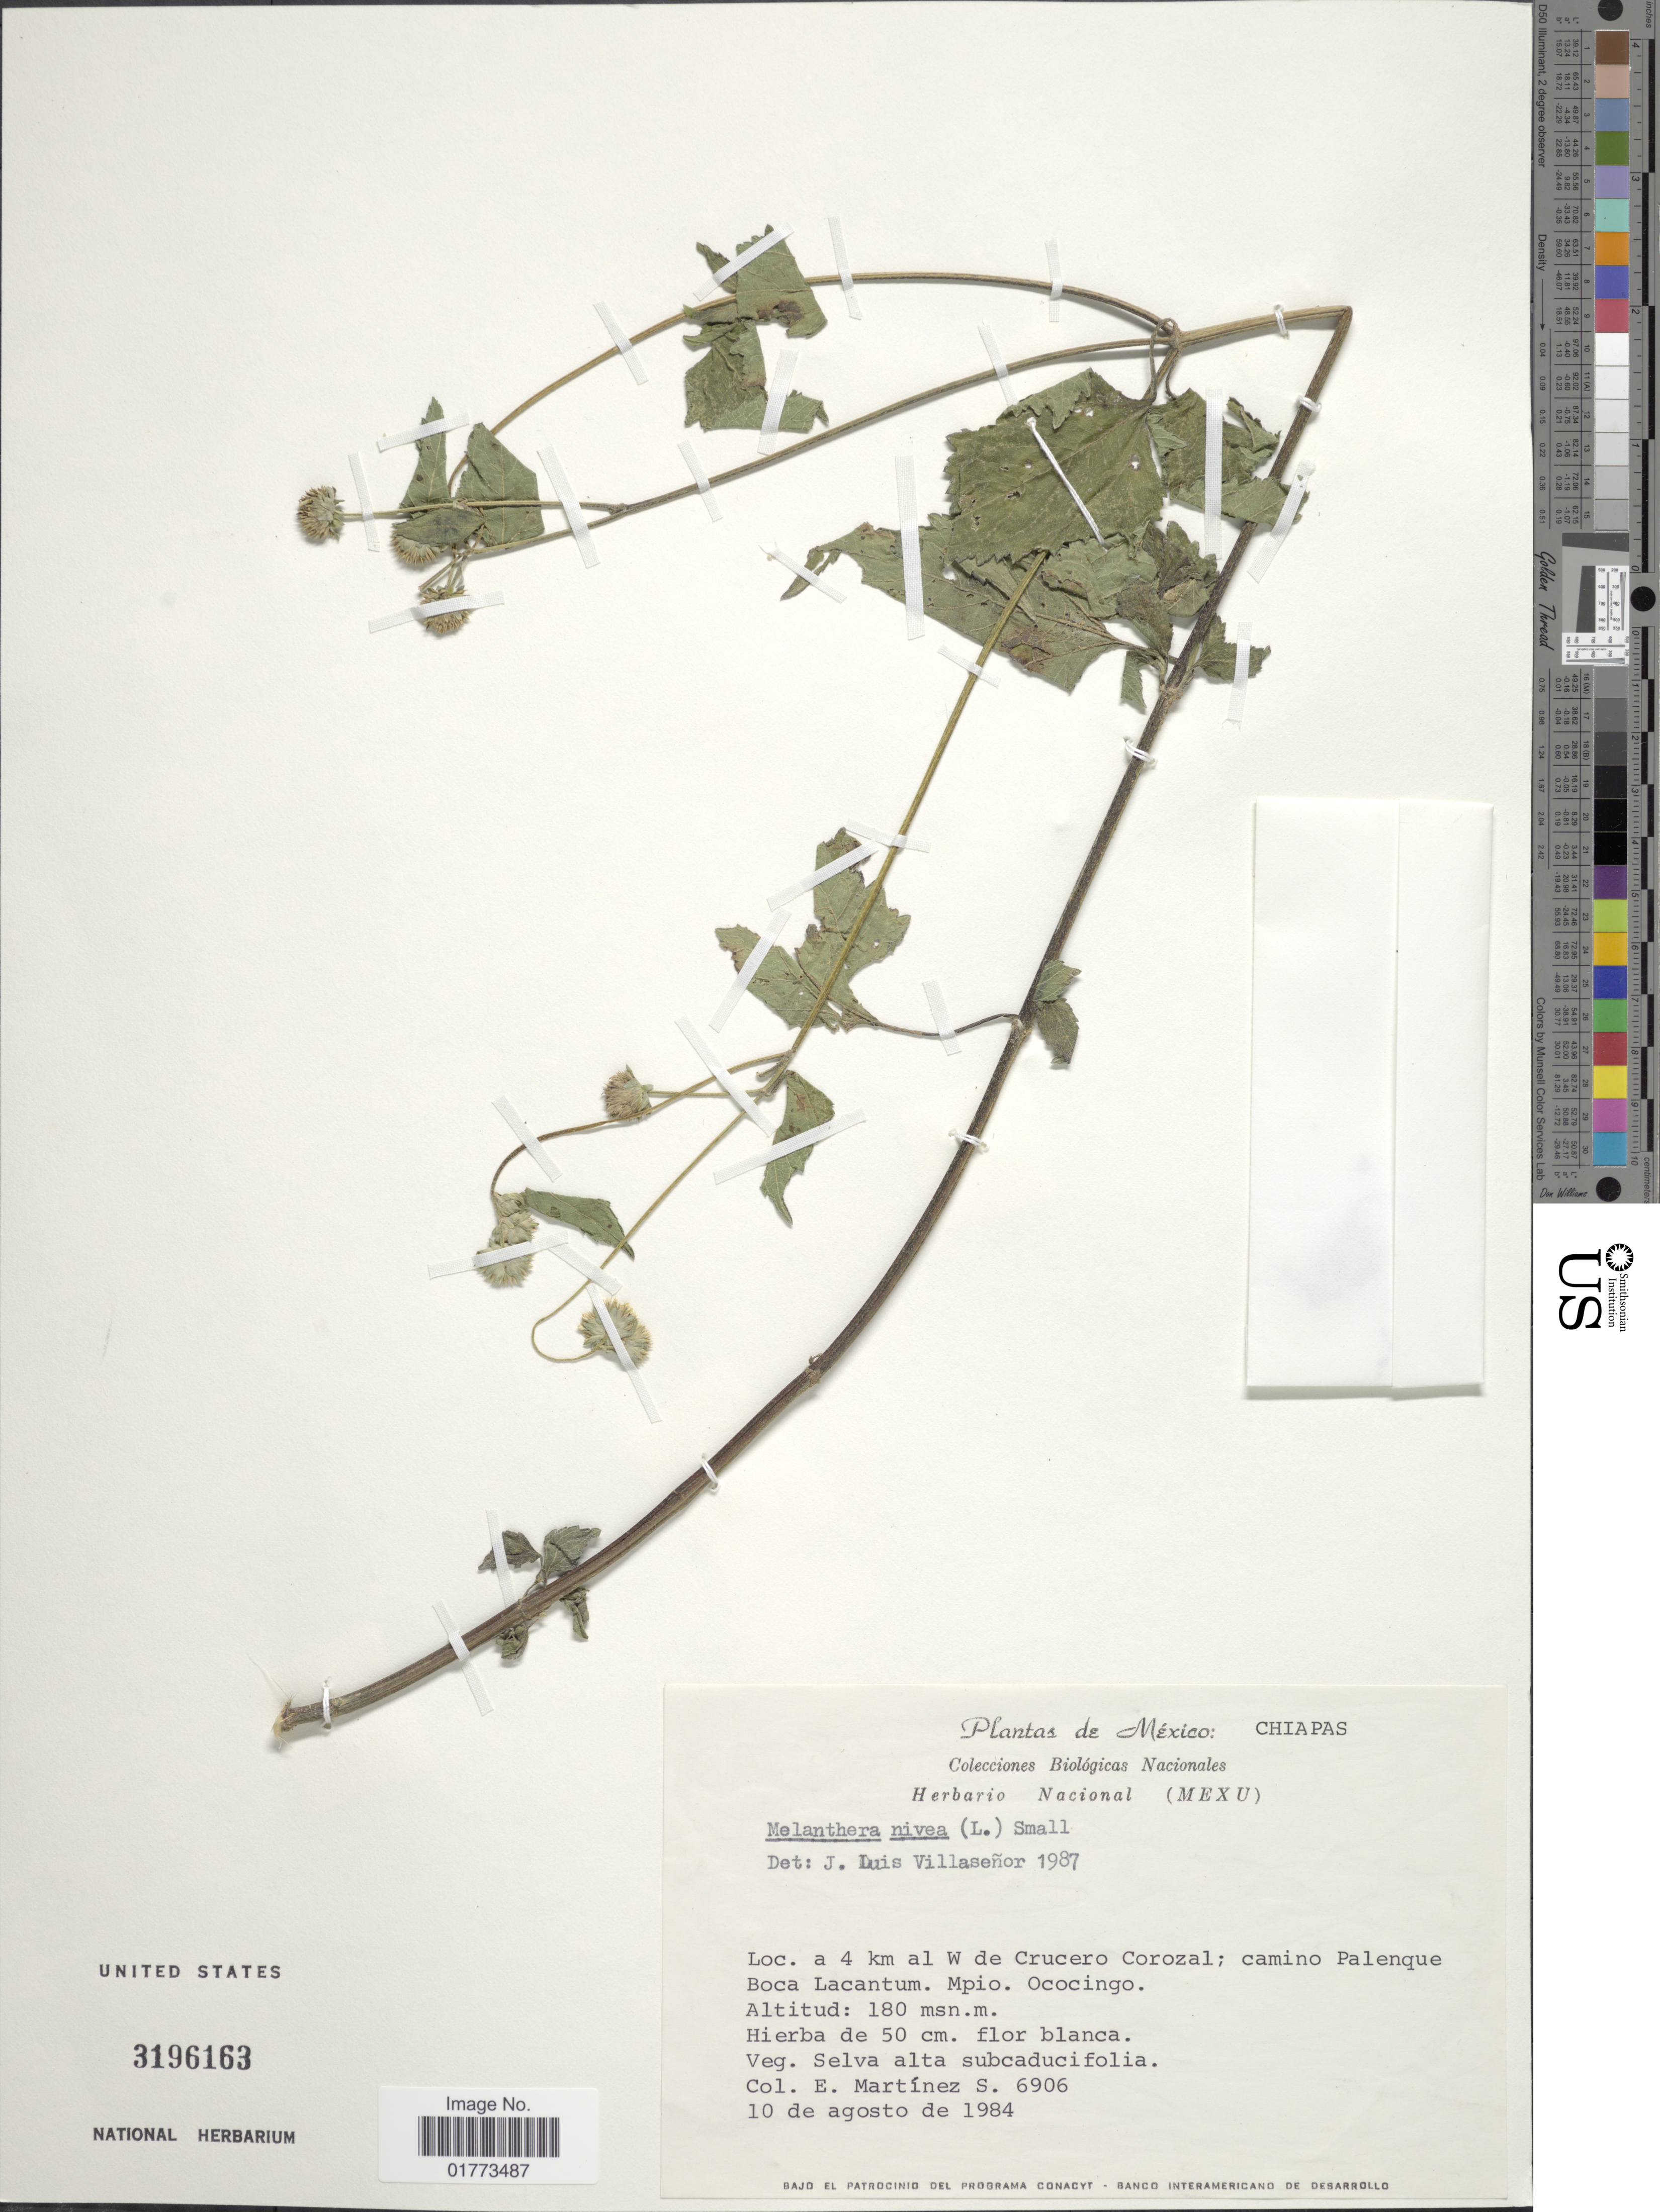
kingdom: Plantae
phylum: Tracheophyta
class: Magnoliopsida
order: Asterales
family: Asteraceae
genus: Melanthera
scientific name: Melanthera nivea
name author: (L.) Small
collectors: E. M. Martínez S.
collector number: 6906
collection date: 1984-08-10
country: Mexico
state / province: Chiapas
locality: A 4 km al W de Crucero Corozal; camino Palenque Boca Lacantum, Mpio Ococingo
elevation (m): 180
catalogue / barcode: US 3196163